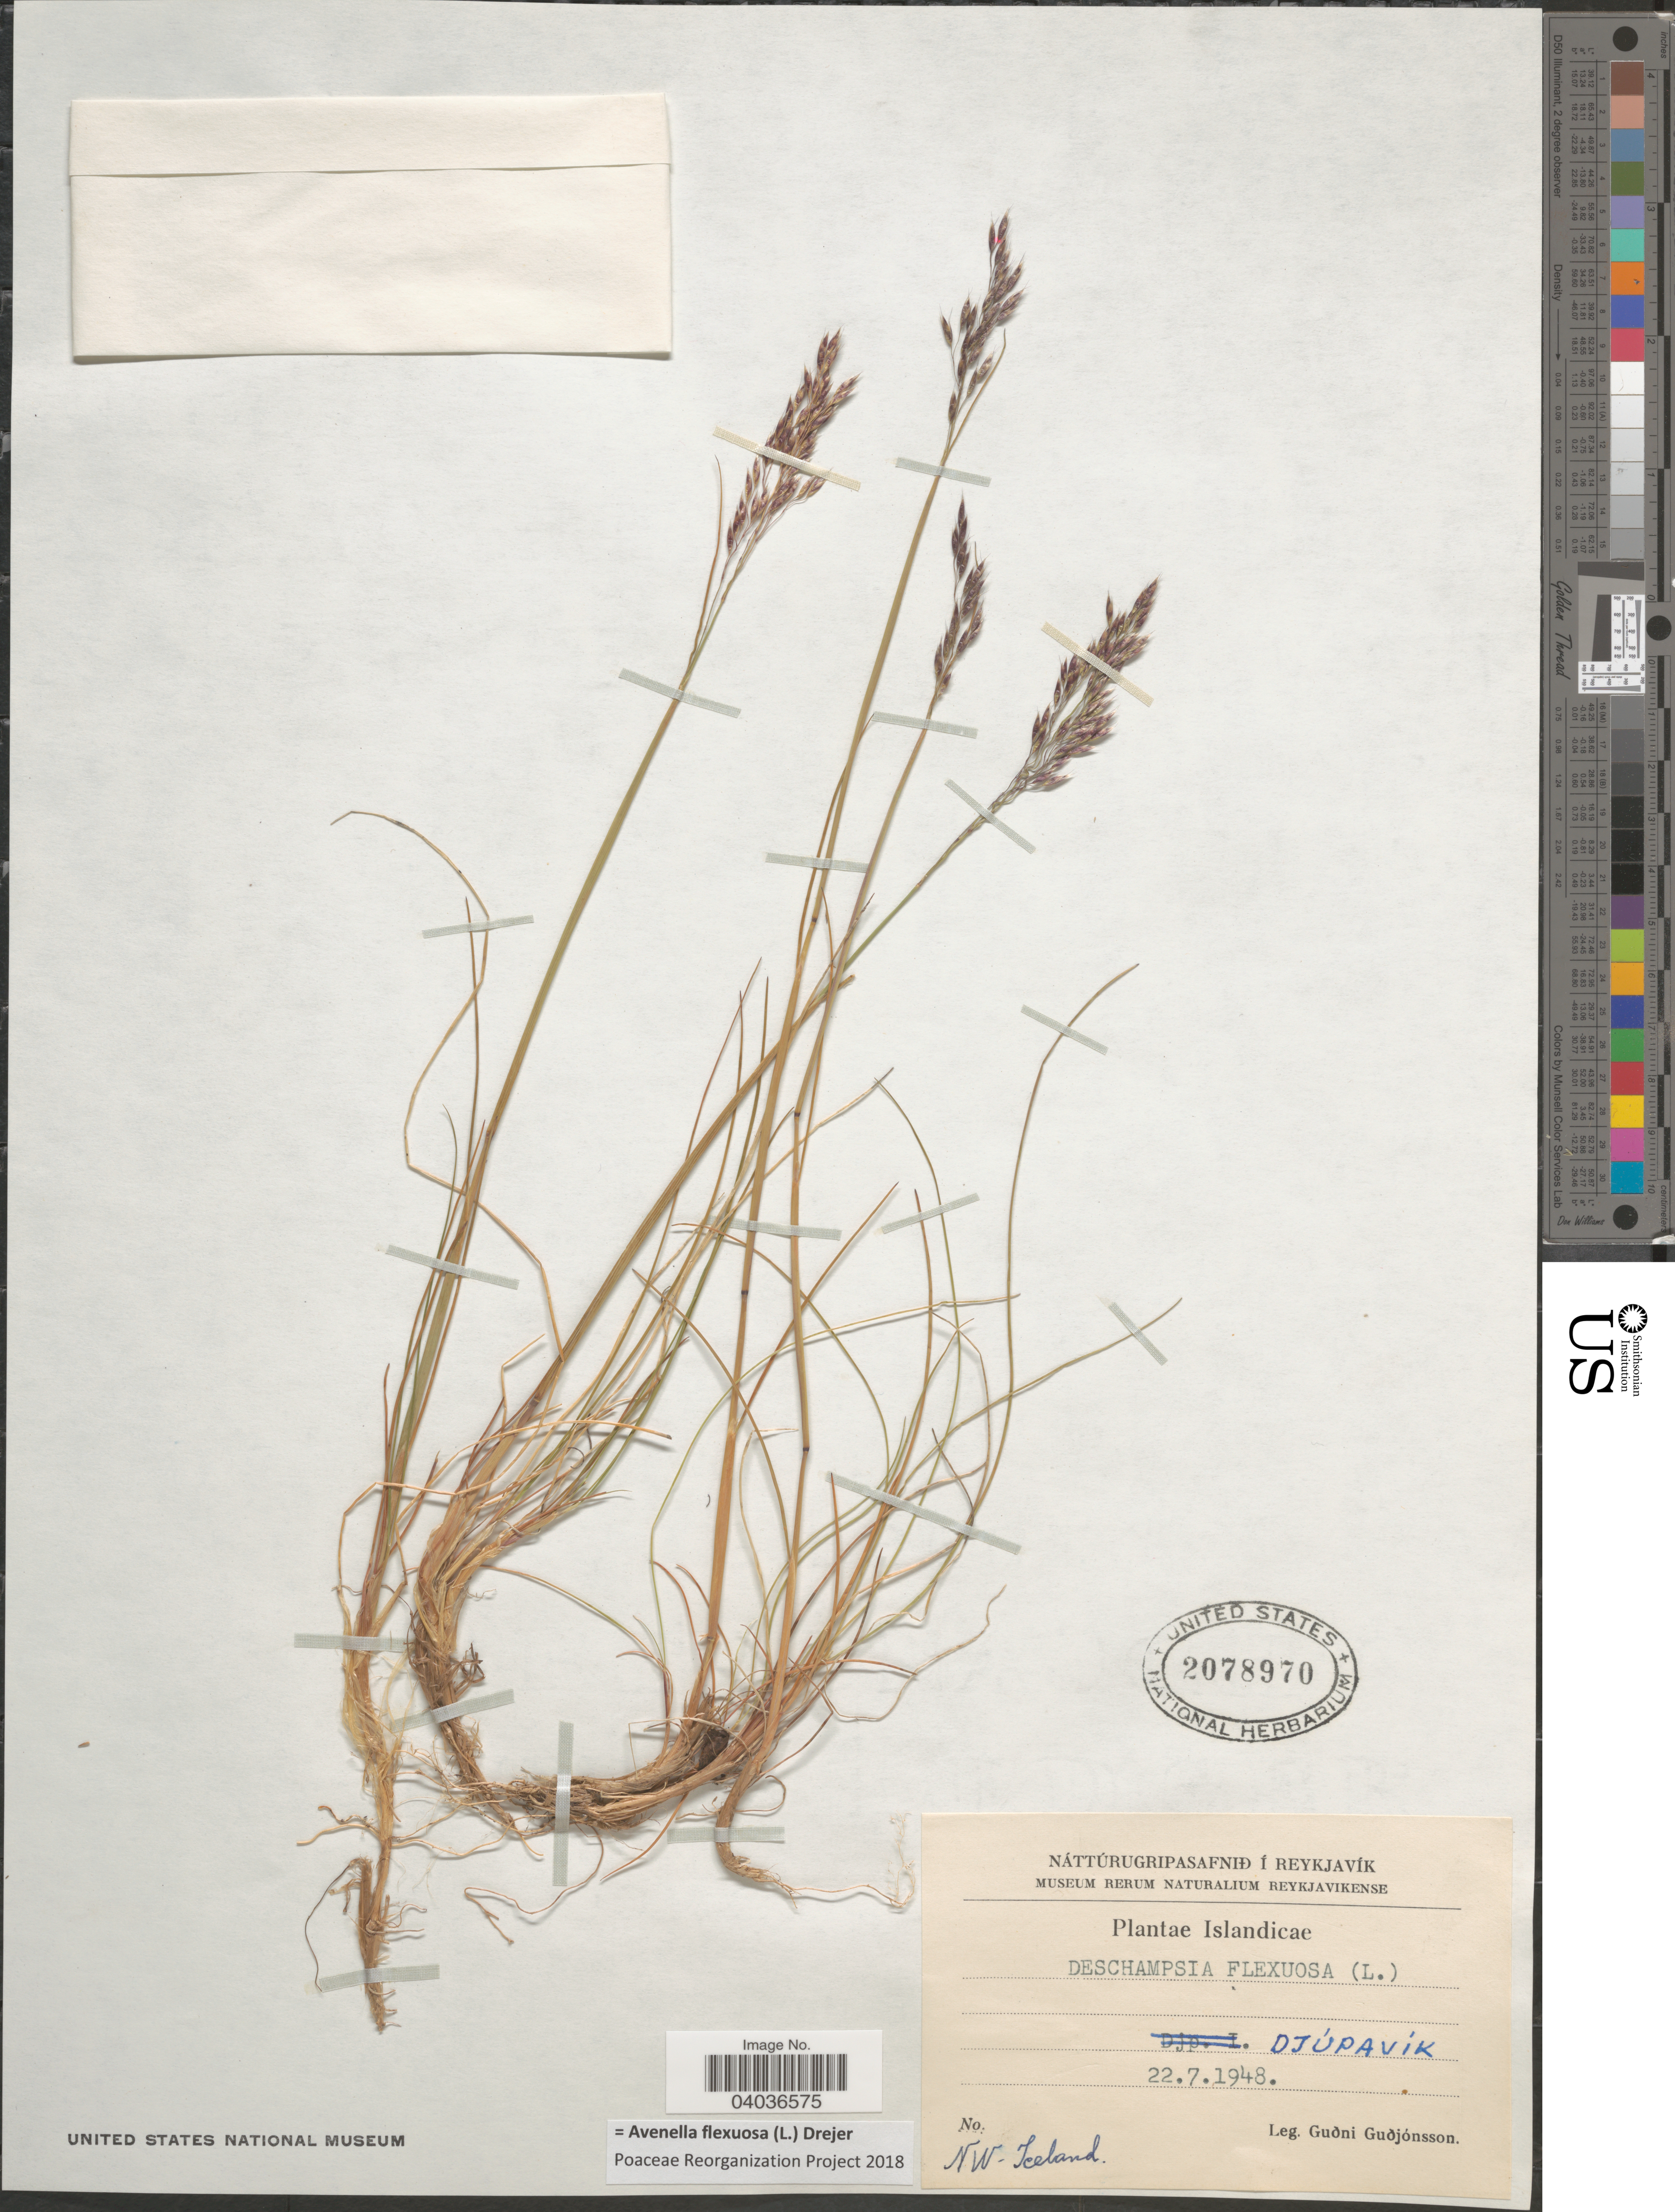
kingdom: Plantae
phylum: Tracheophyta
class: Liliopsida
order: Poales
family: Poaceae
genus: Avenella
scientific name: Avenella flexuosa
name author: (L.) Drejer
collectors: G. Gudjonsson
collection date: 1948-07-22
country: Iceland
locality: Djúpavík. NW Iceland.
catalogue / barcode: US 2078970